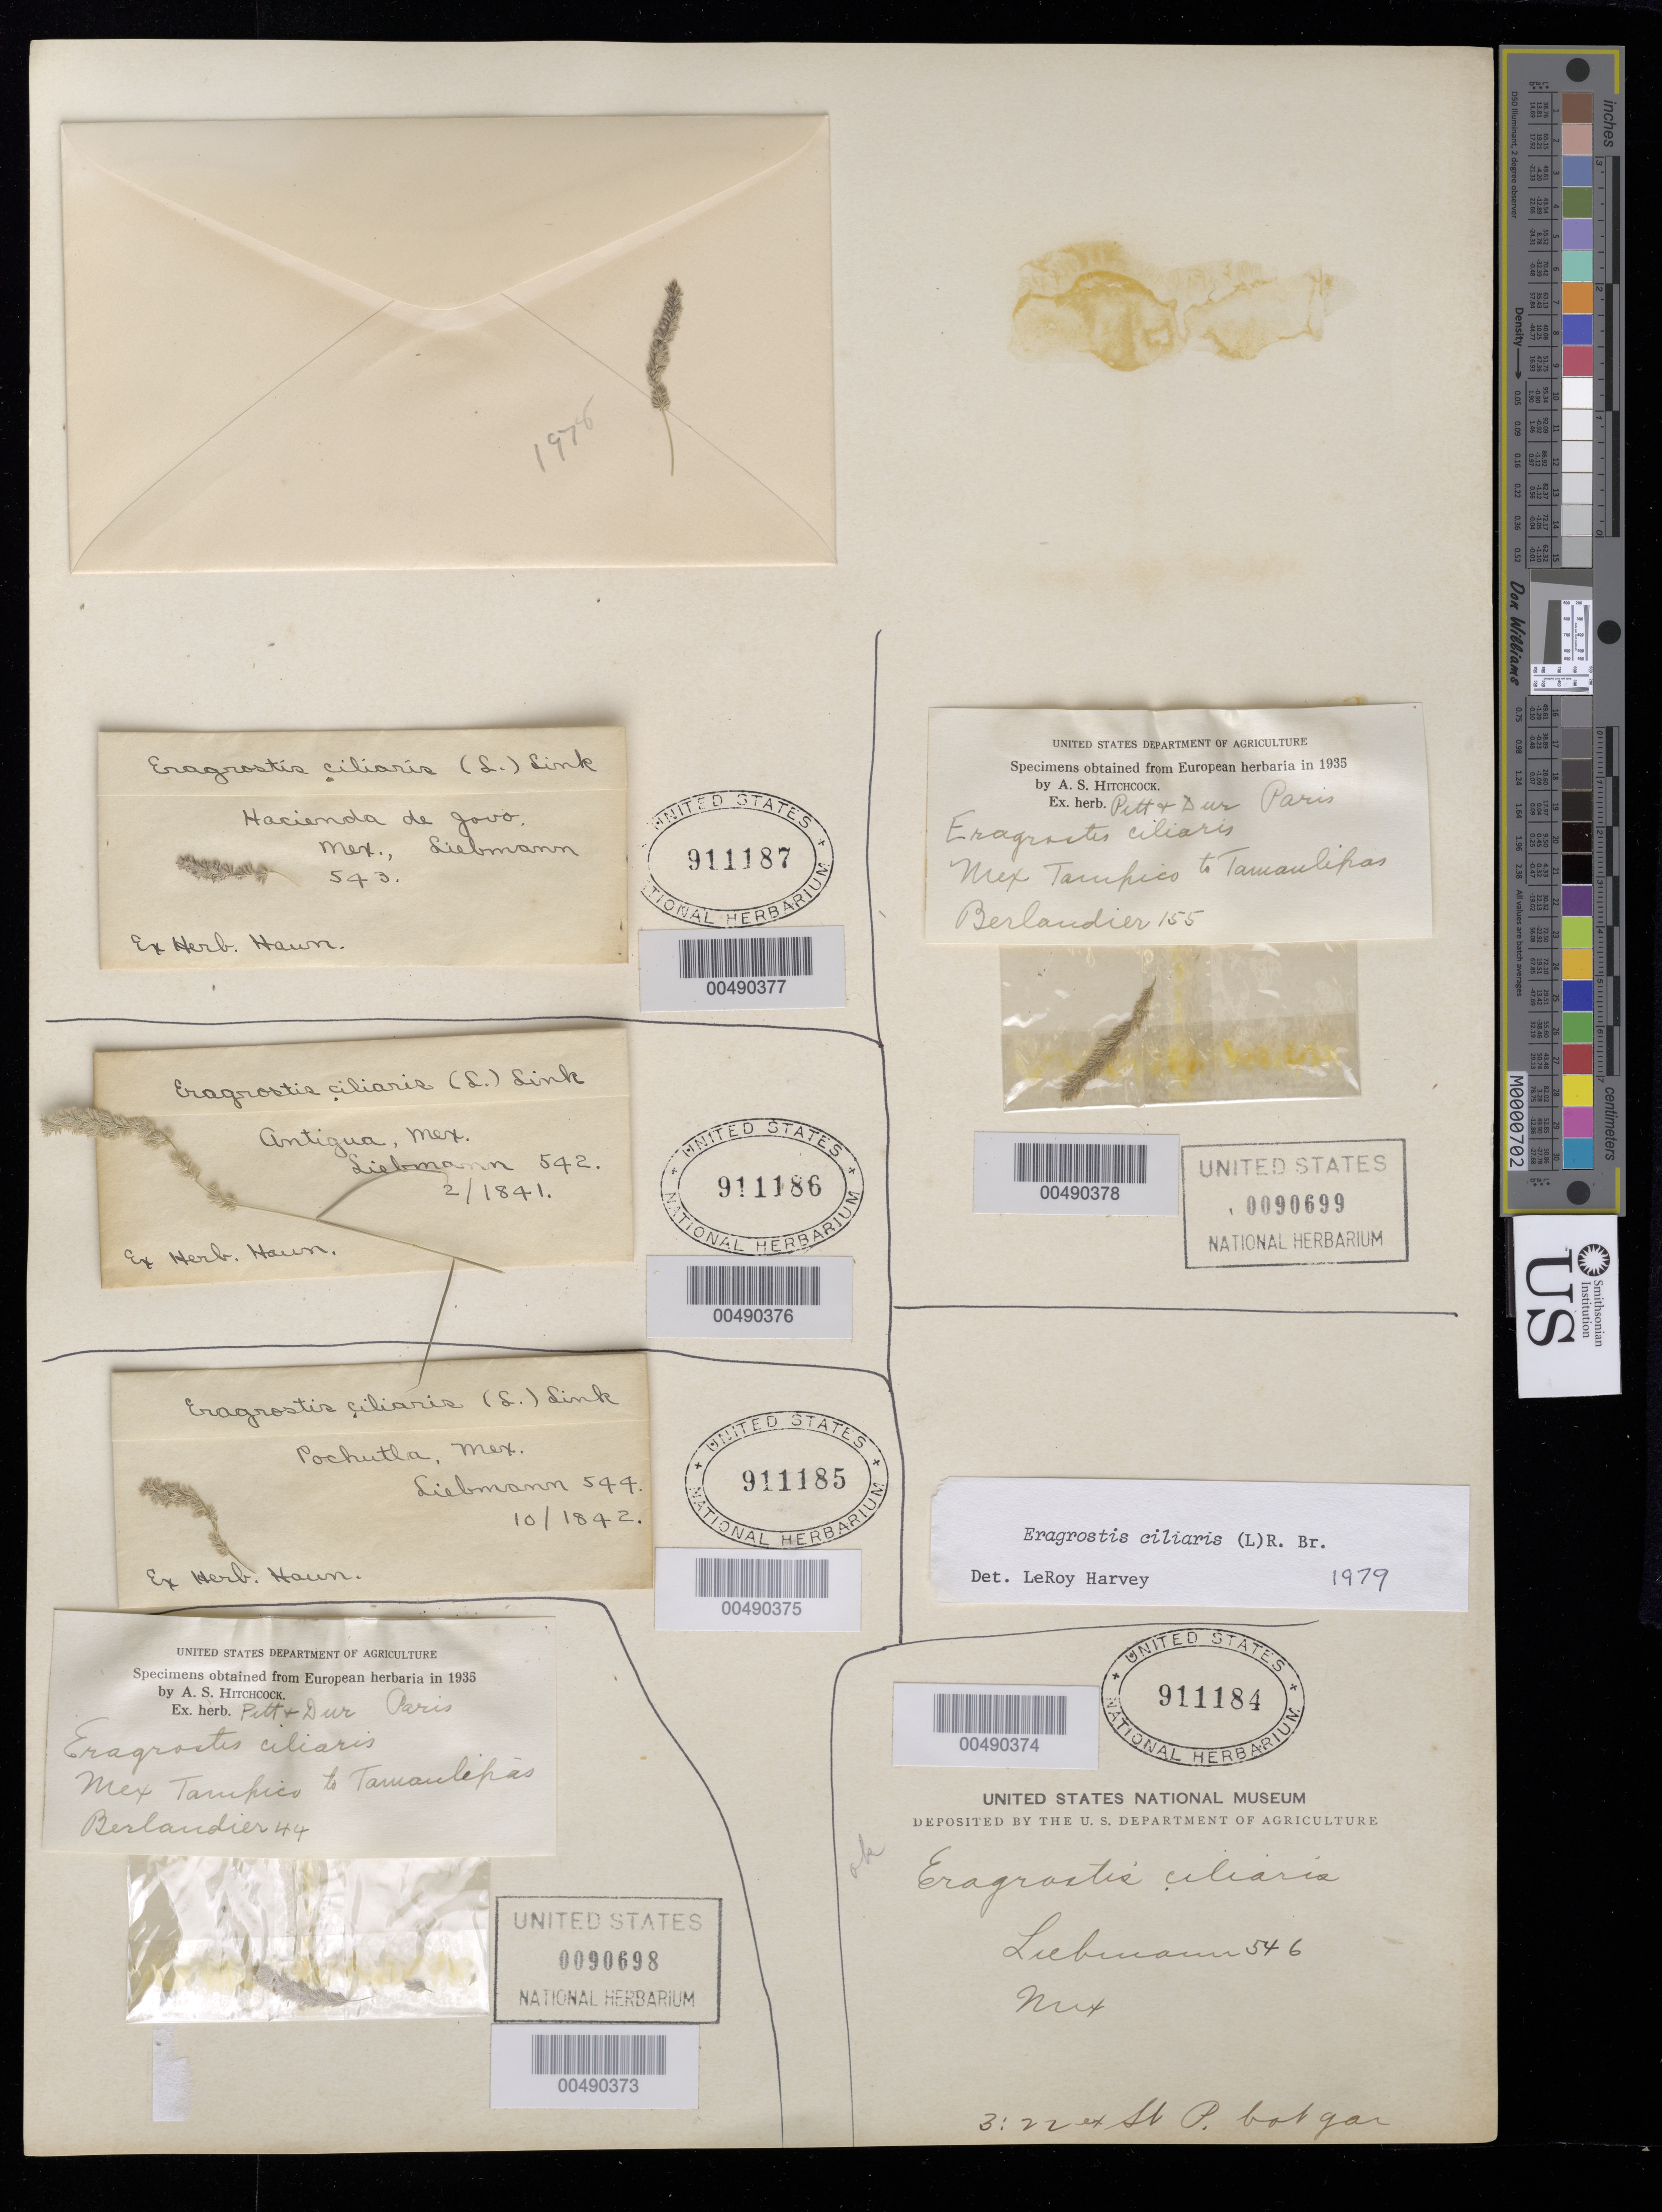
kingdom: Plantae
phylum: Tracheophyta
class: Liliopsida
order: Poales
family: Poaceae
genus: Eragrostis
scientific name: Eragrostis ciliaris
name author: (L.) R. Br.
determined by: Harvey, L. H.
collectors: J. L. Berlandier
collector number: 44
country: Mexico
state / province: Tamaulipas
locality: Tampico to Tamaulipas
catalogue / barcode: US 90698